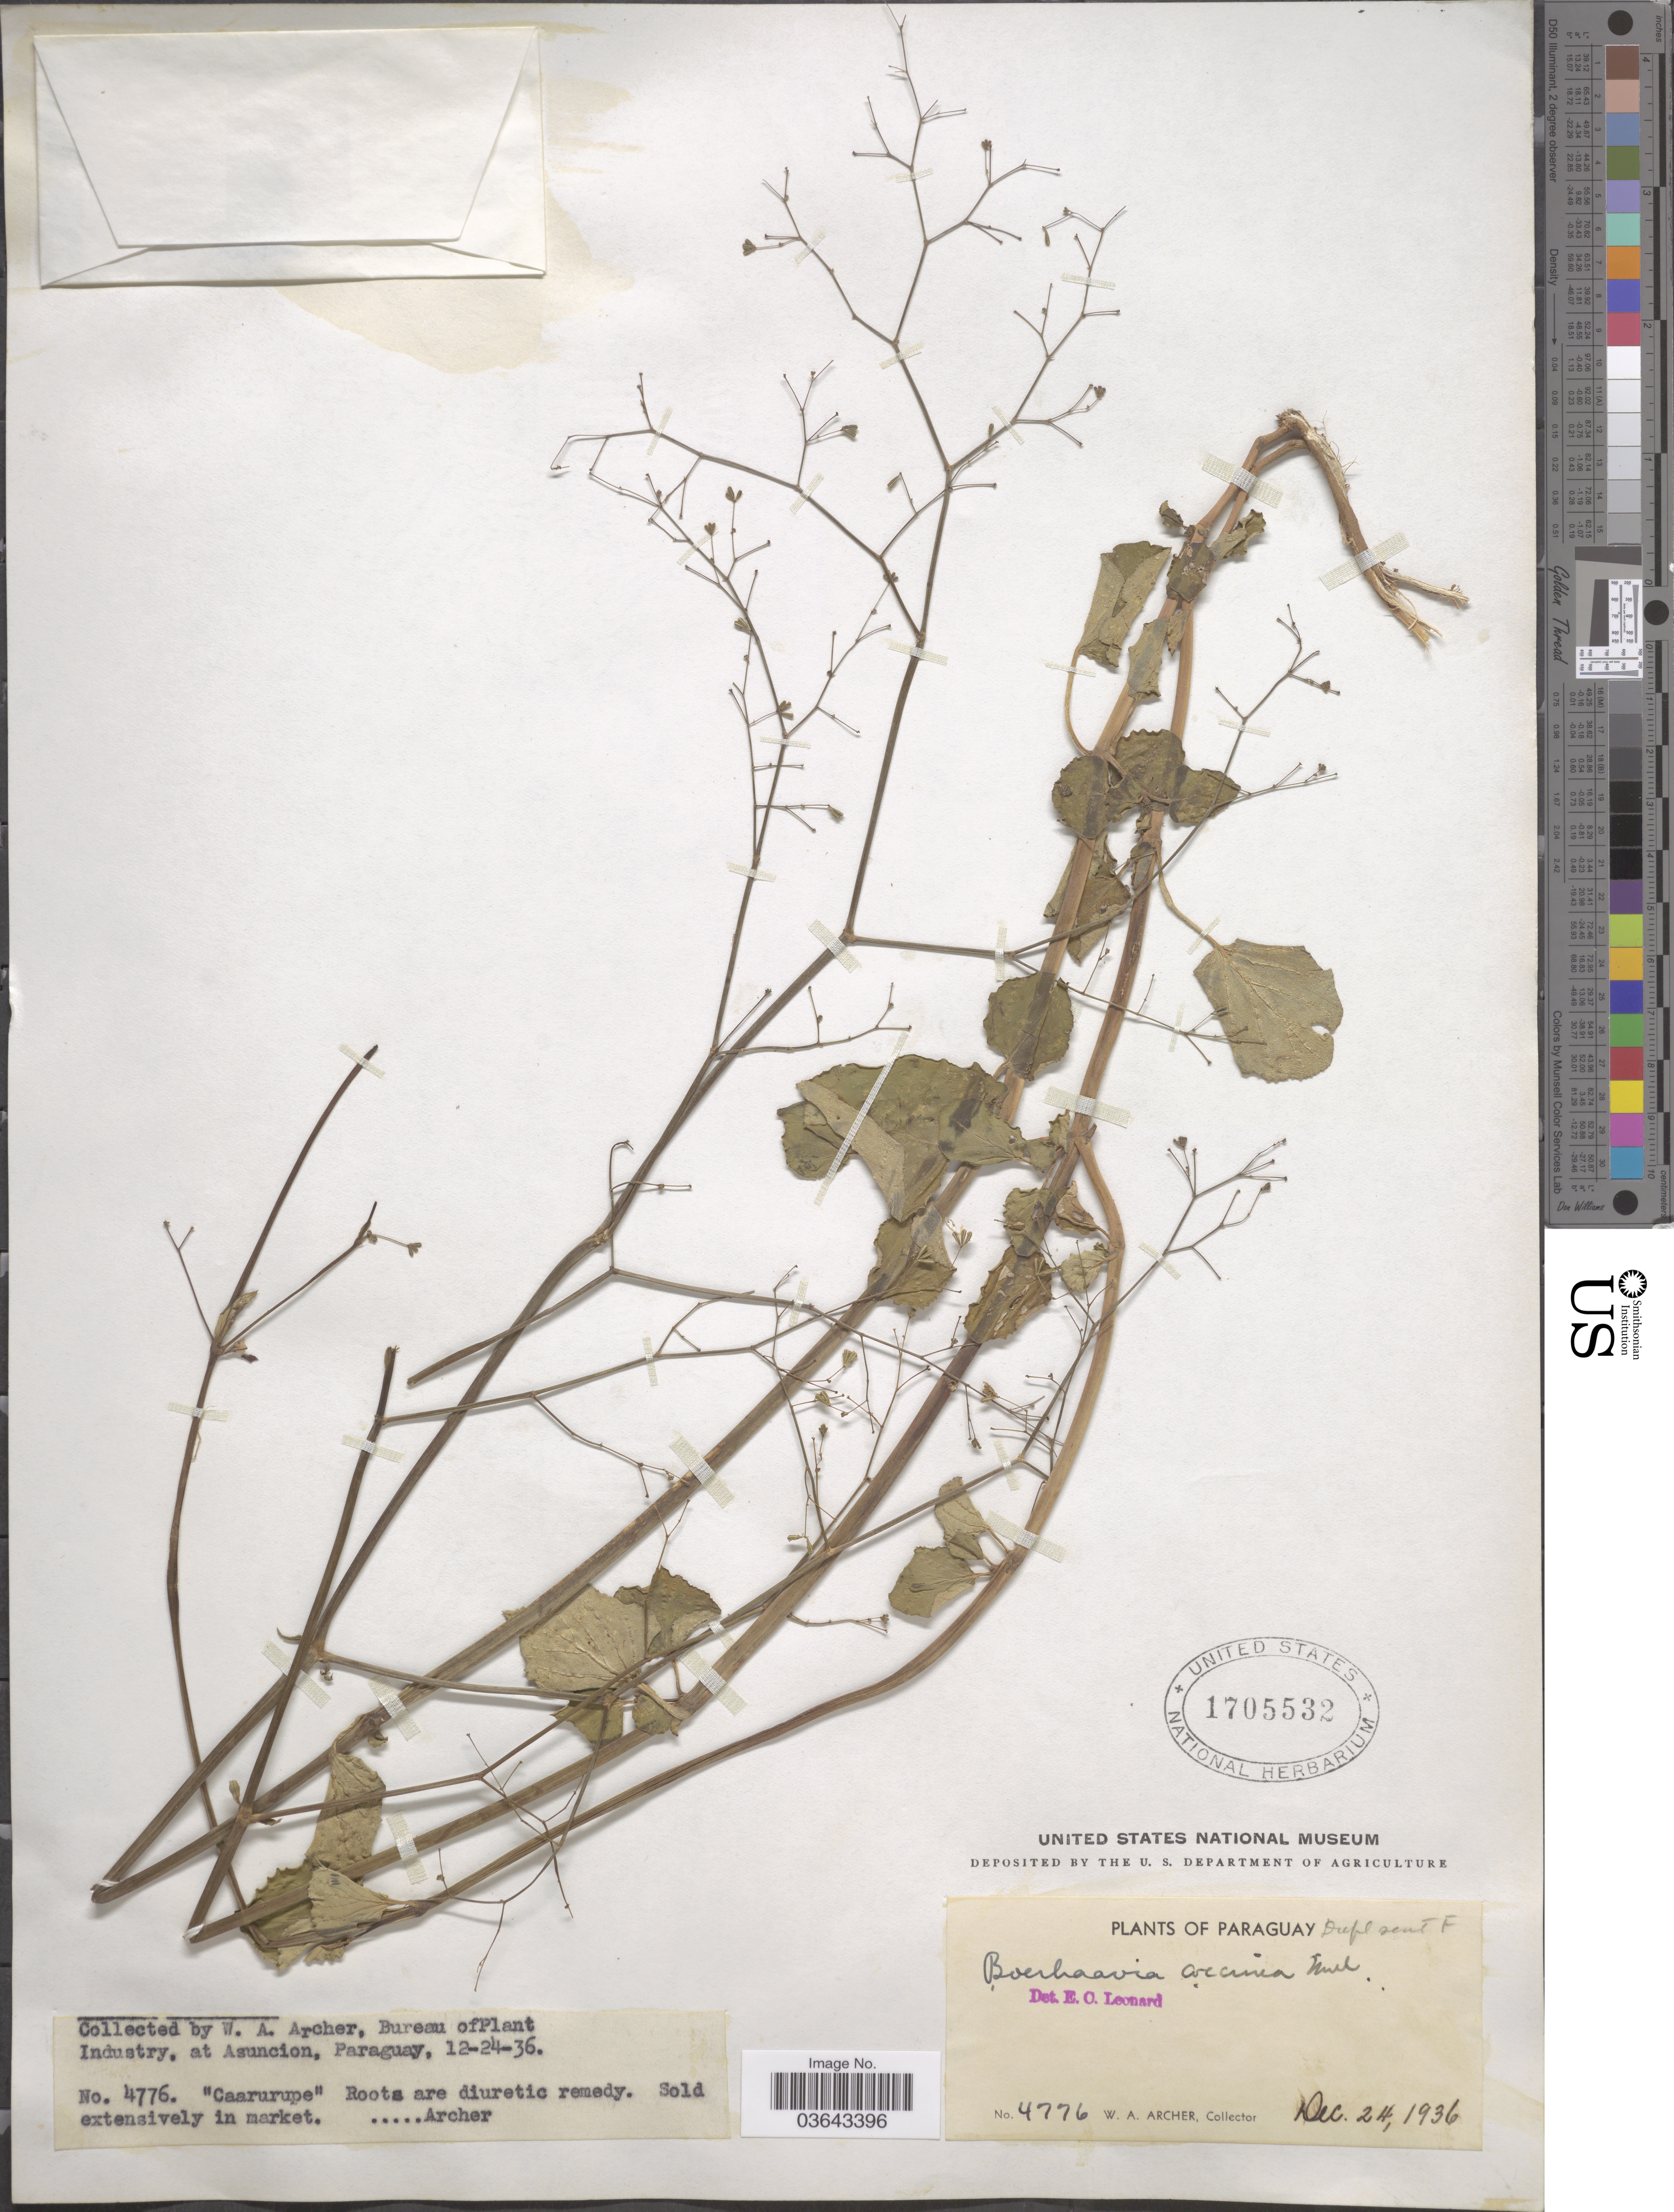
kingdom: Plantae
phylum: Tracheophyta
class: Magnoliopsida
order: Caryophyllales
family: Nyctaginaceae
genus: Boerhavia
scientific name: Boerhavia diffusa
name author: L.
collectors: W. Archer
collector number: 4776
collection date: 1936-12-24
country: Paraguay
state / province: Asuncion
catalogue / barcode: US 1705532